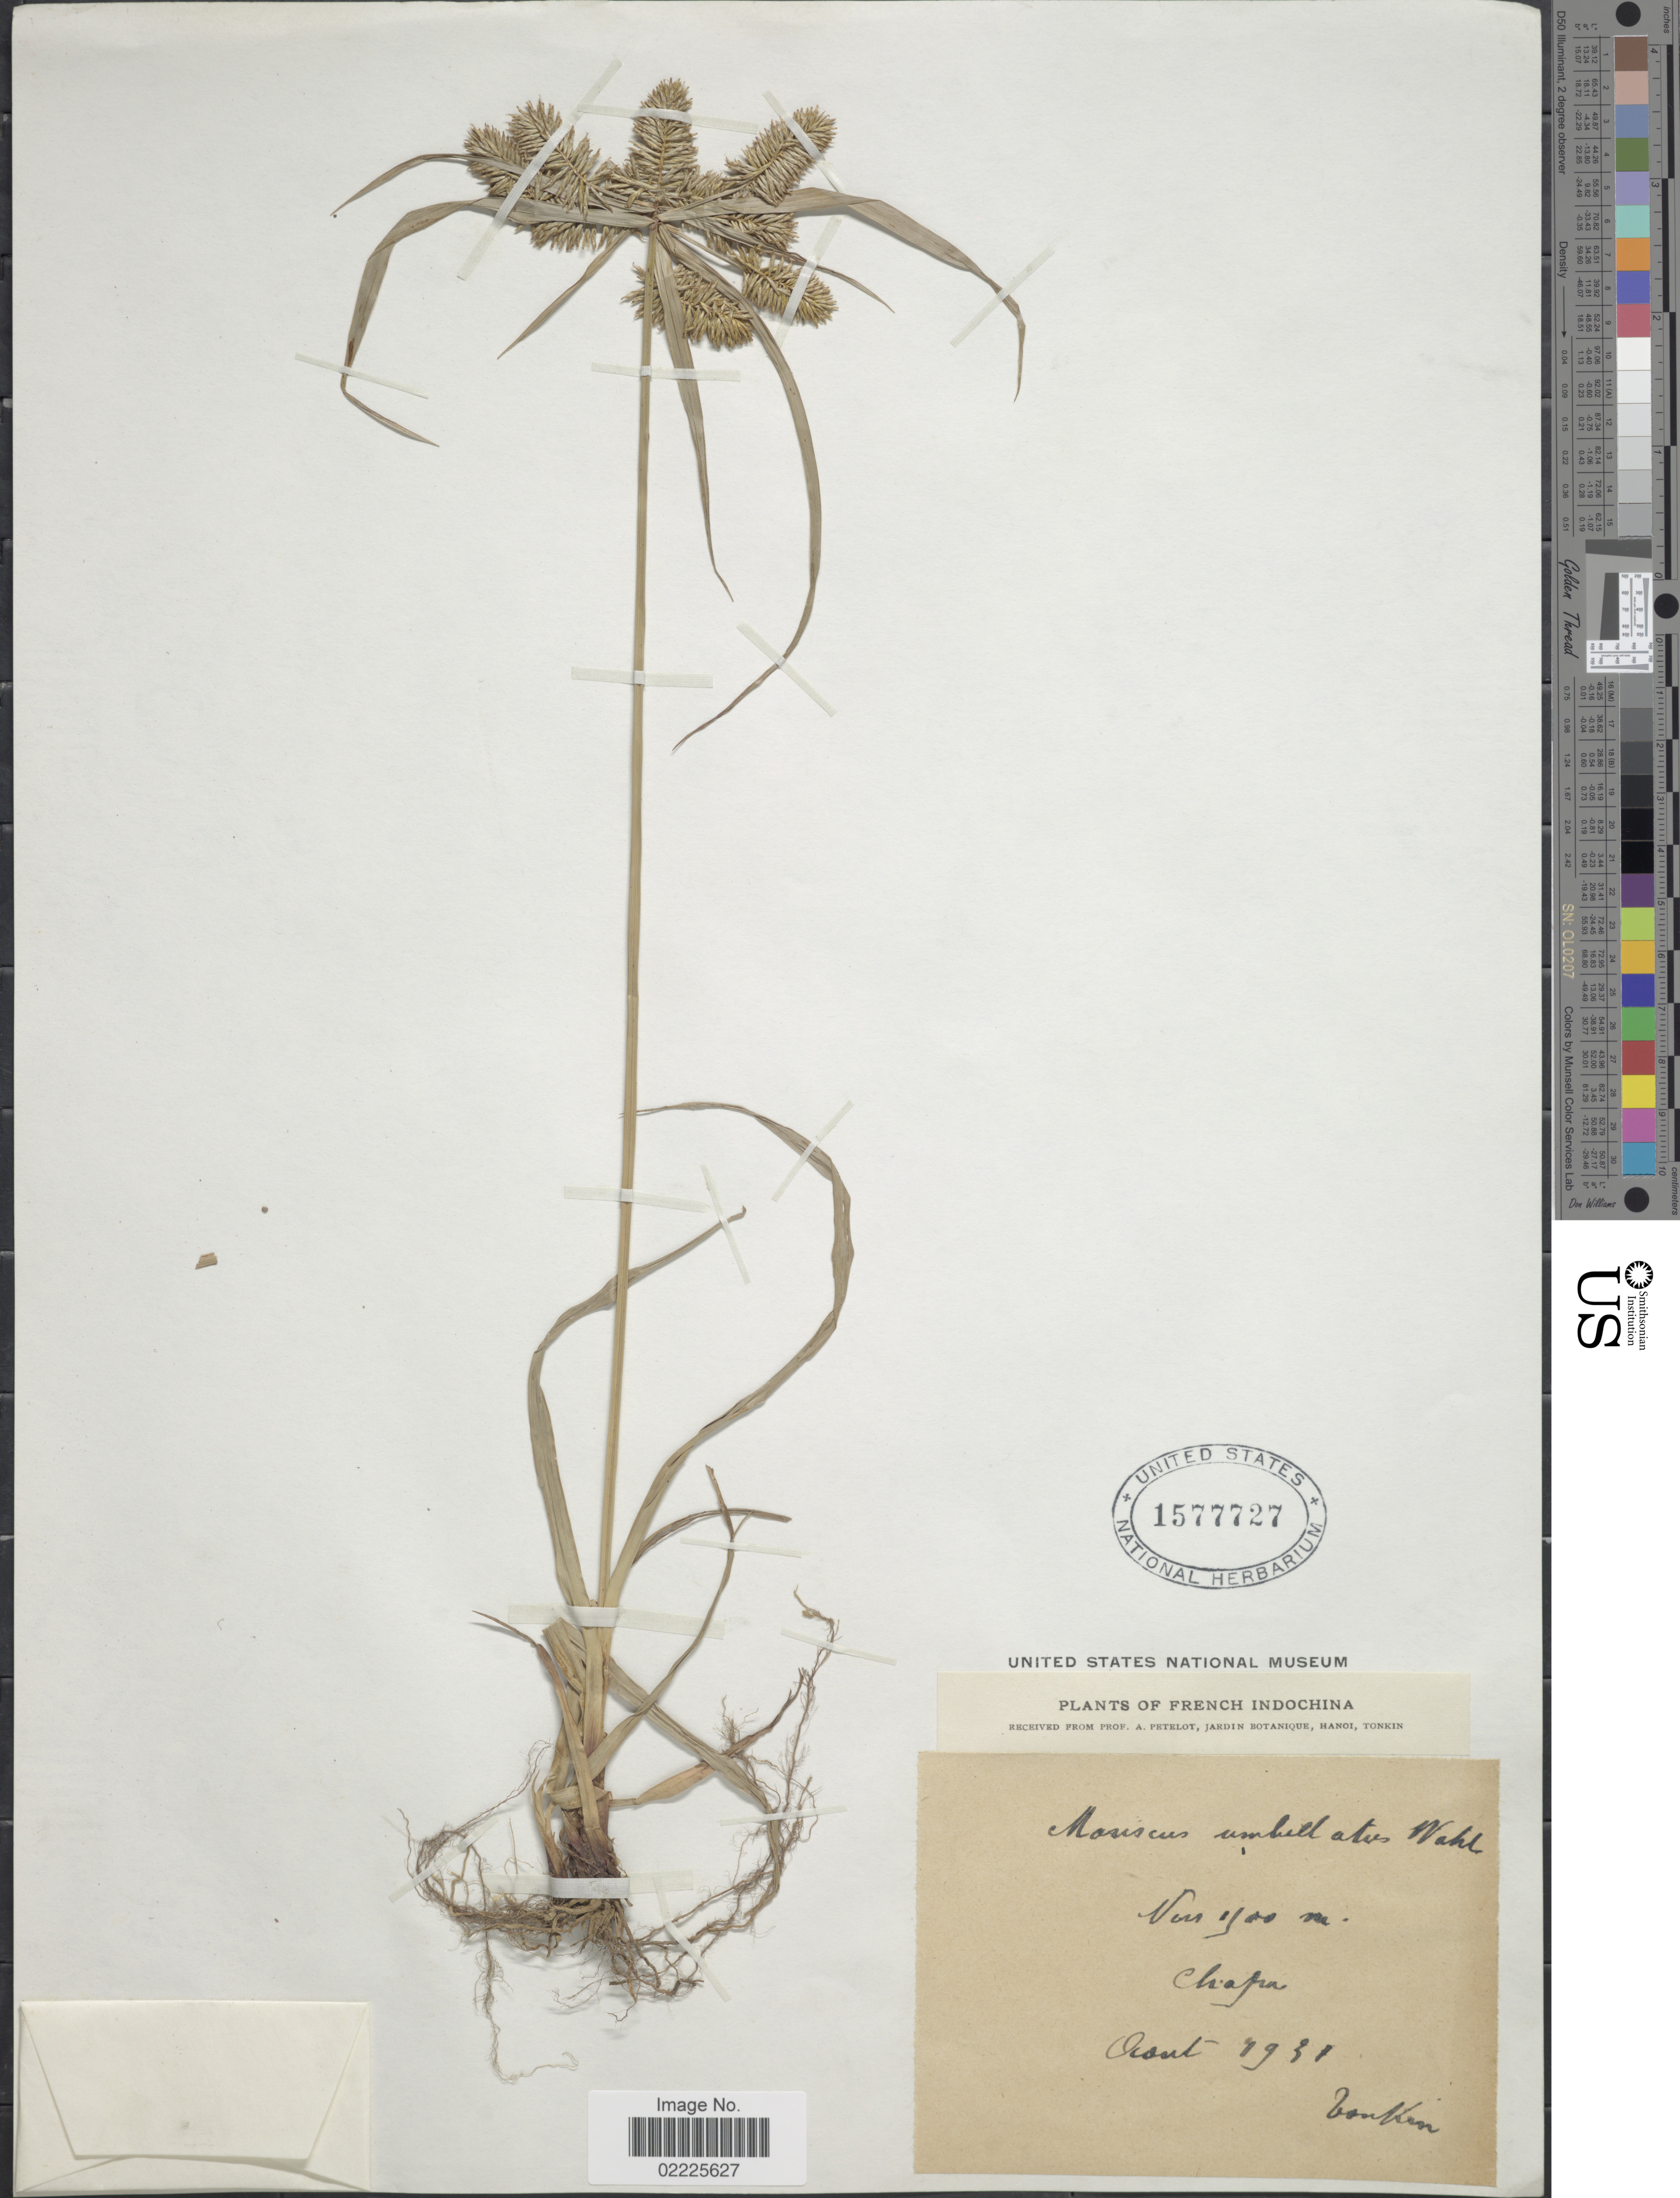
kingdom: Plantae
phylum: Tracheophyta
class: Liliopsida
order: Poales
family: Cyperaceae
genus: Cyperus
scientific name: Cyperus cyperinus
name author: (Retz.) Valck. Sur.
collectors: A. Petelot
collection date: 1931-08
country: Vietnam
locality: French Indochina, Tonkin. Chapa.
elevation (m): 1500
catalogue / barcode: US 1577727